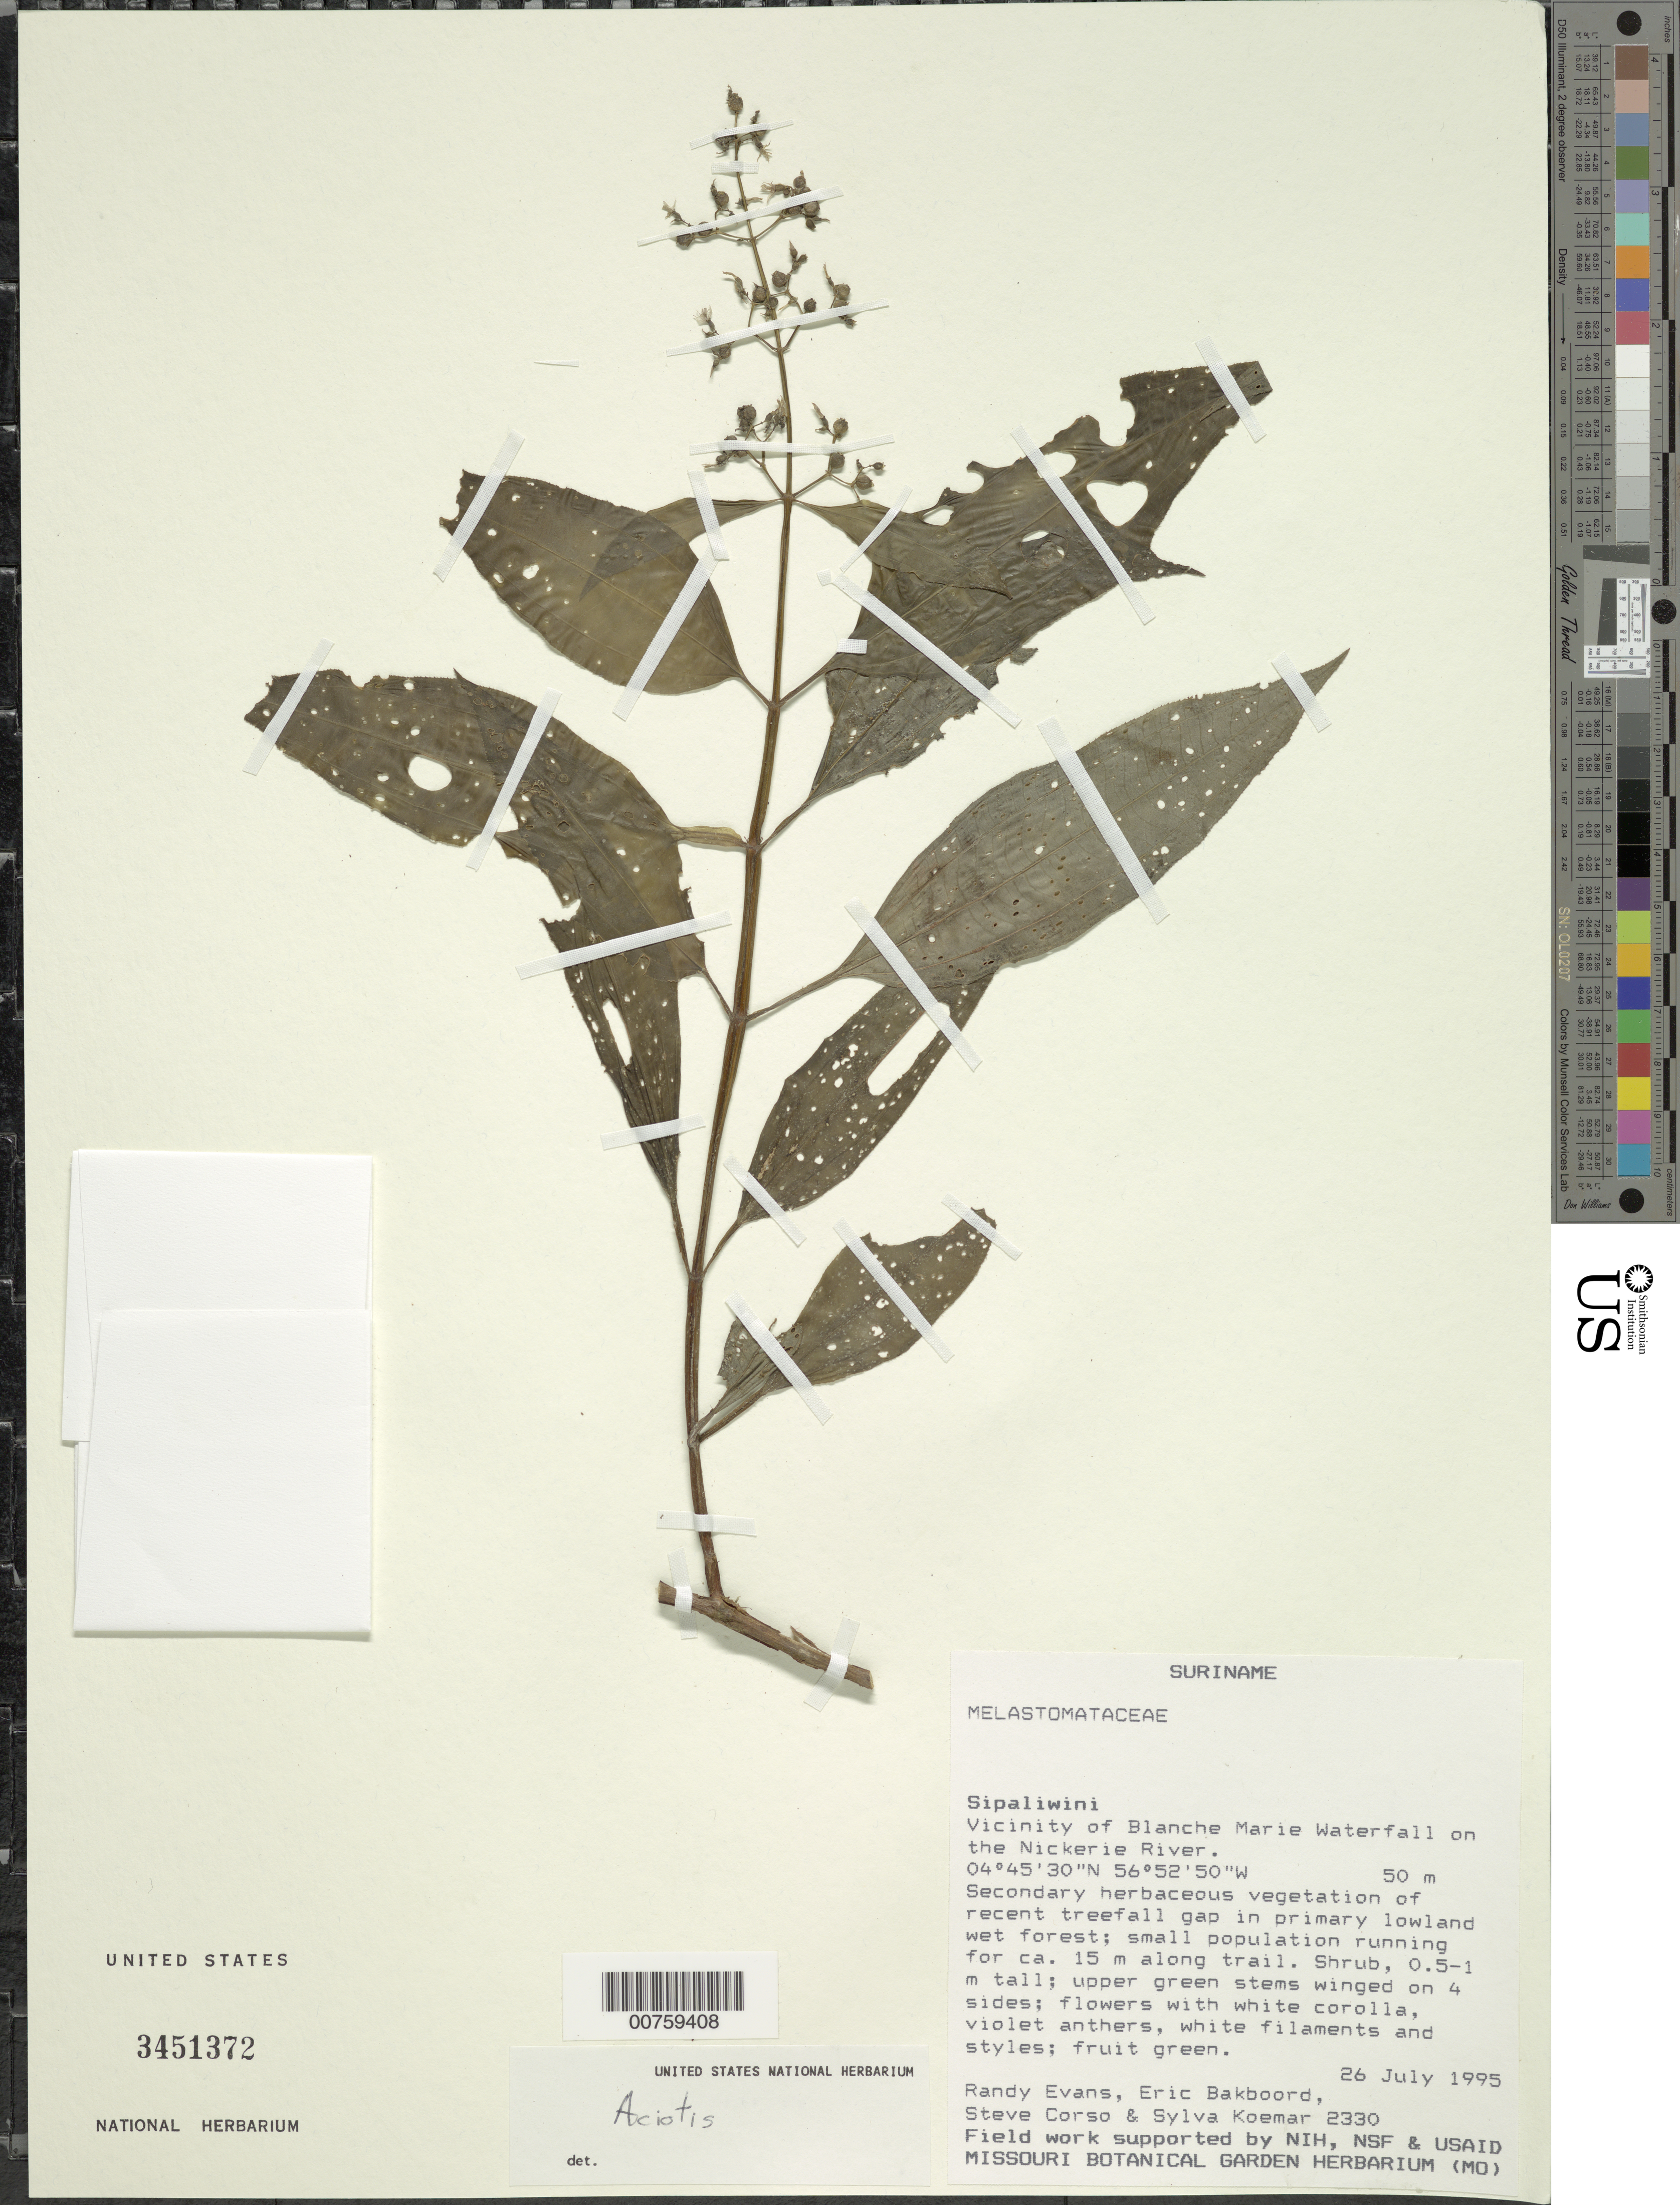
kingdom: Plantae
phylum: Tracheophyta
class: Magnoliopsida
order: Myrtales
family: Melastomataceae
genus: Aciotis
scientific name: Aciotis purpurascens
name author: (Aubl.) Triana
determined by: Nunes da Silva, Diego, (RB), Jardim Botanico do Rio de Janeiro - Herbario (BRAZIL)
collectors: R. Evans, E. Bakboord, S. Corso & S. Koemar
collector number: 2330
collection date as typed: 26-Jul-95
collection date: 1995-07-26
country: Suriname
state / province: Sipaliwini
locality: Blanche Marie Waterfall, vic., on Nickerie R.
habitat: Secondary herbaceous vegetation of recent treefall gap in primary lowland wet forest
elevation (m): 50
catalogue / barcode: US 3451372